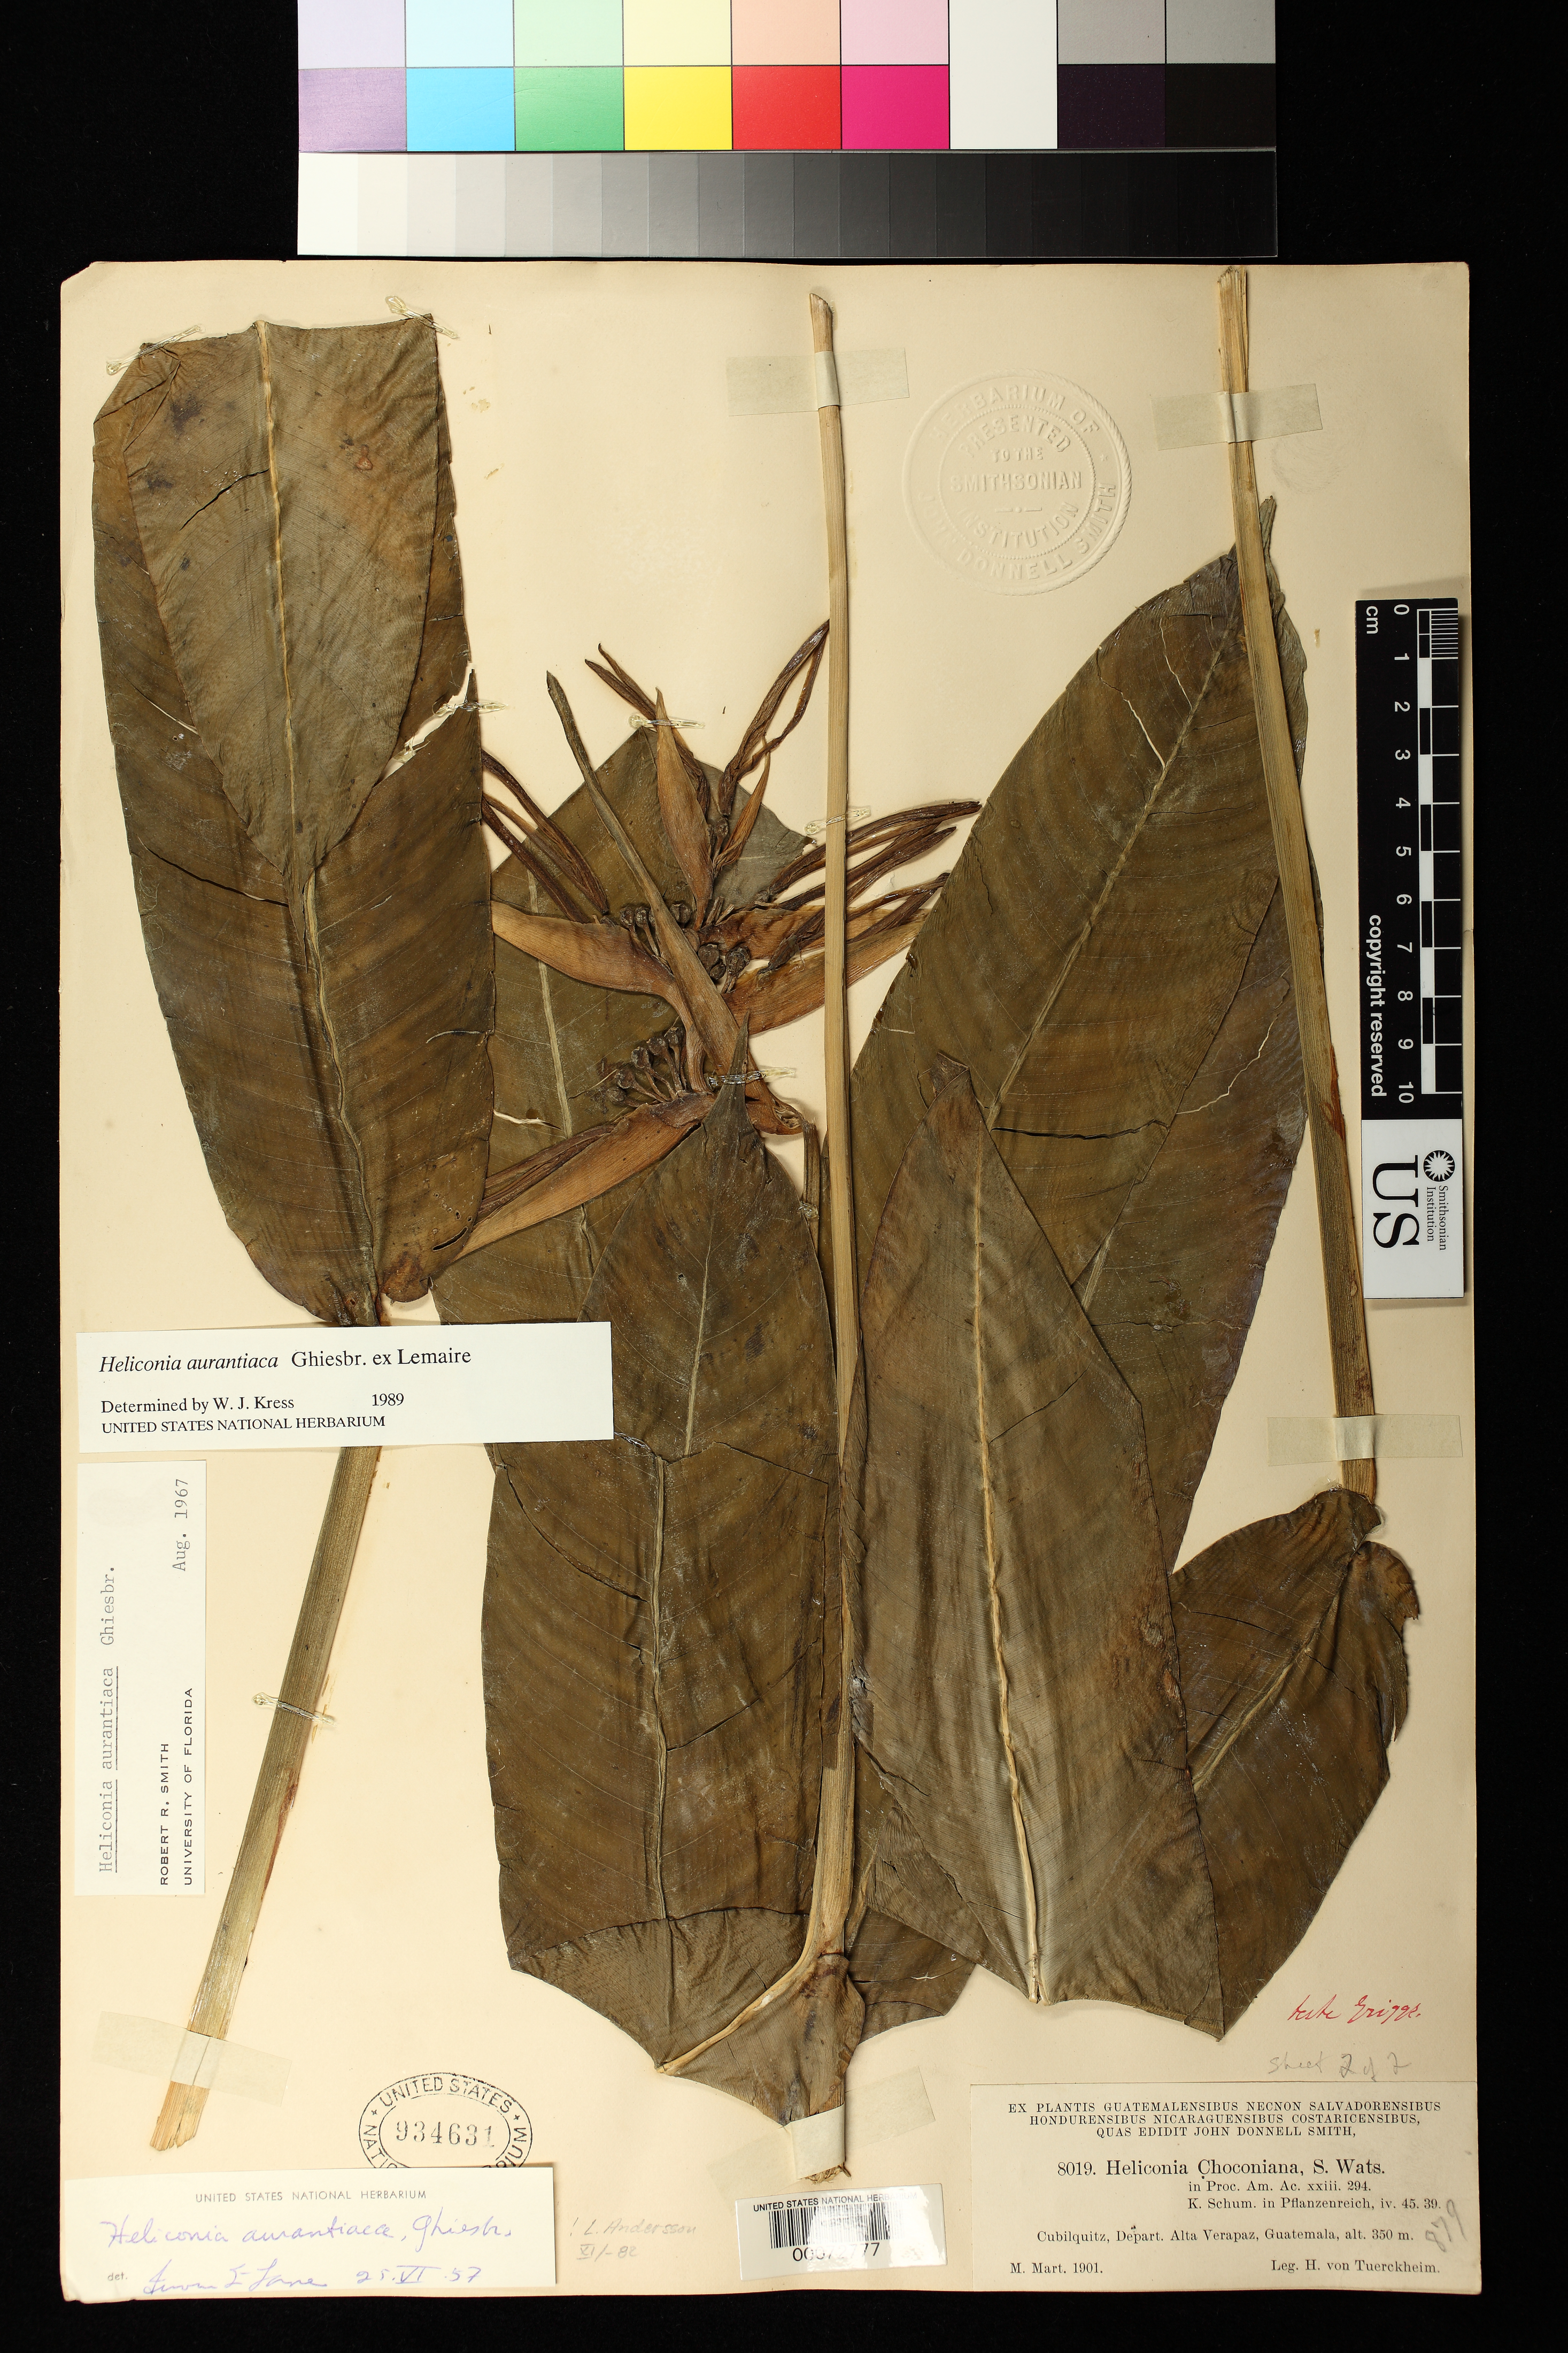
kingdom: Plantae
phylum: Tracheophyta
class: Liliopsida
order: Zingiberales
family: Heliconiaceae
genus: Heliconia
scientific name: Heliconia aurantiaca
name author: Ghiesbr. ex Lem.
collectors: H. von Türckheim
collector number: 8019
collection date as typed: Mar 1901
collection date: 1901-03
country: Guatemala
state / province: Alta Verapaz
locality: Cubilquitz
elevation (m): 350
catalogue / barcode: US 934631